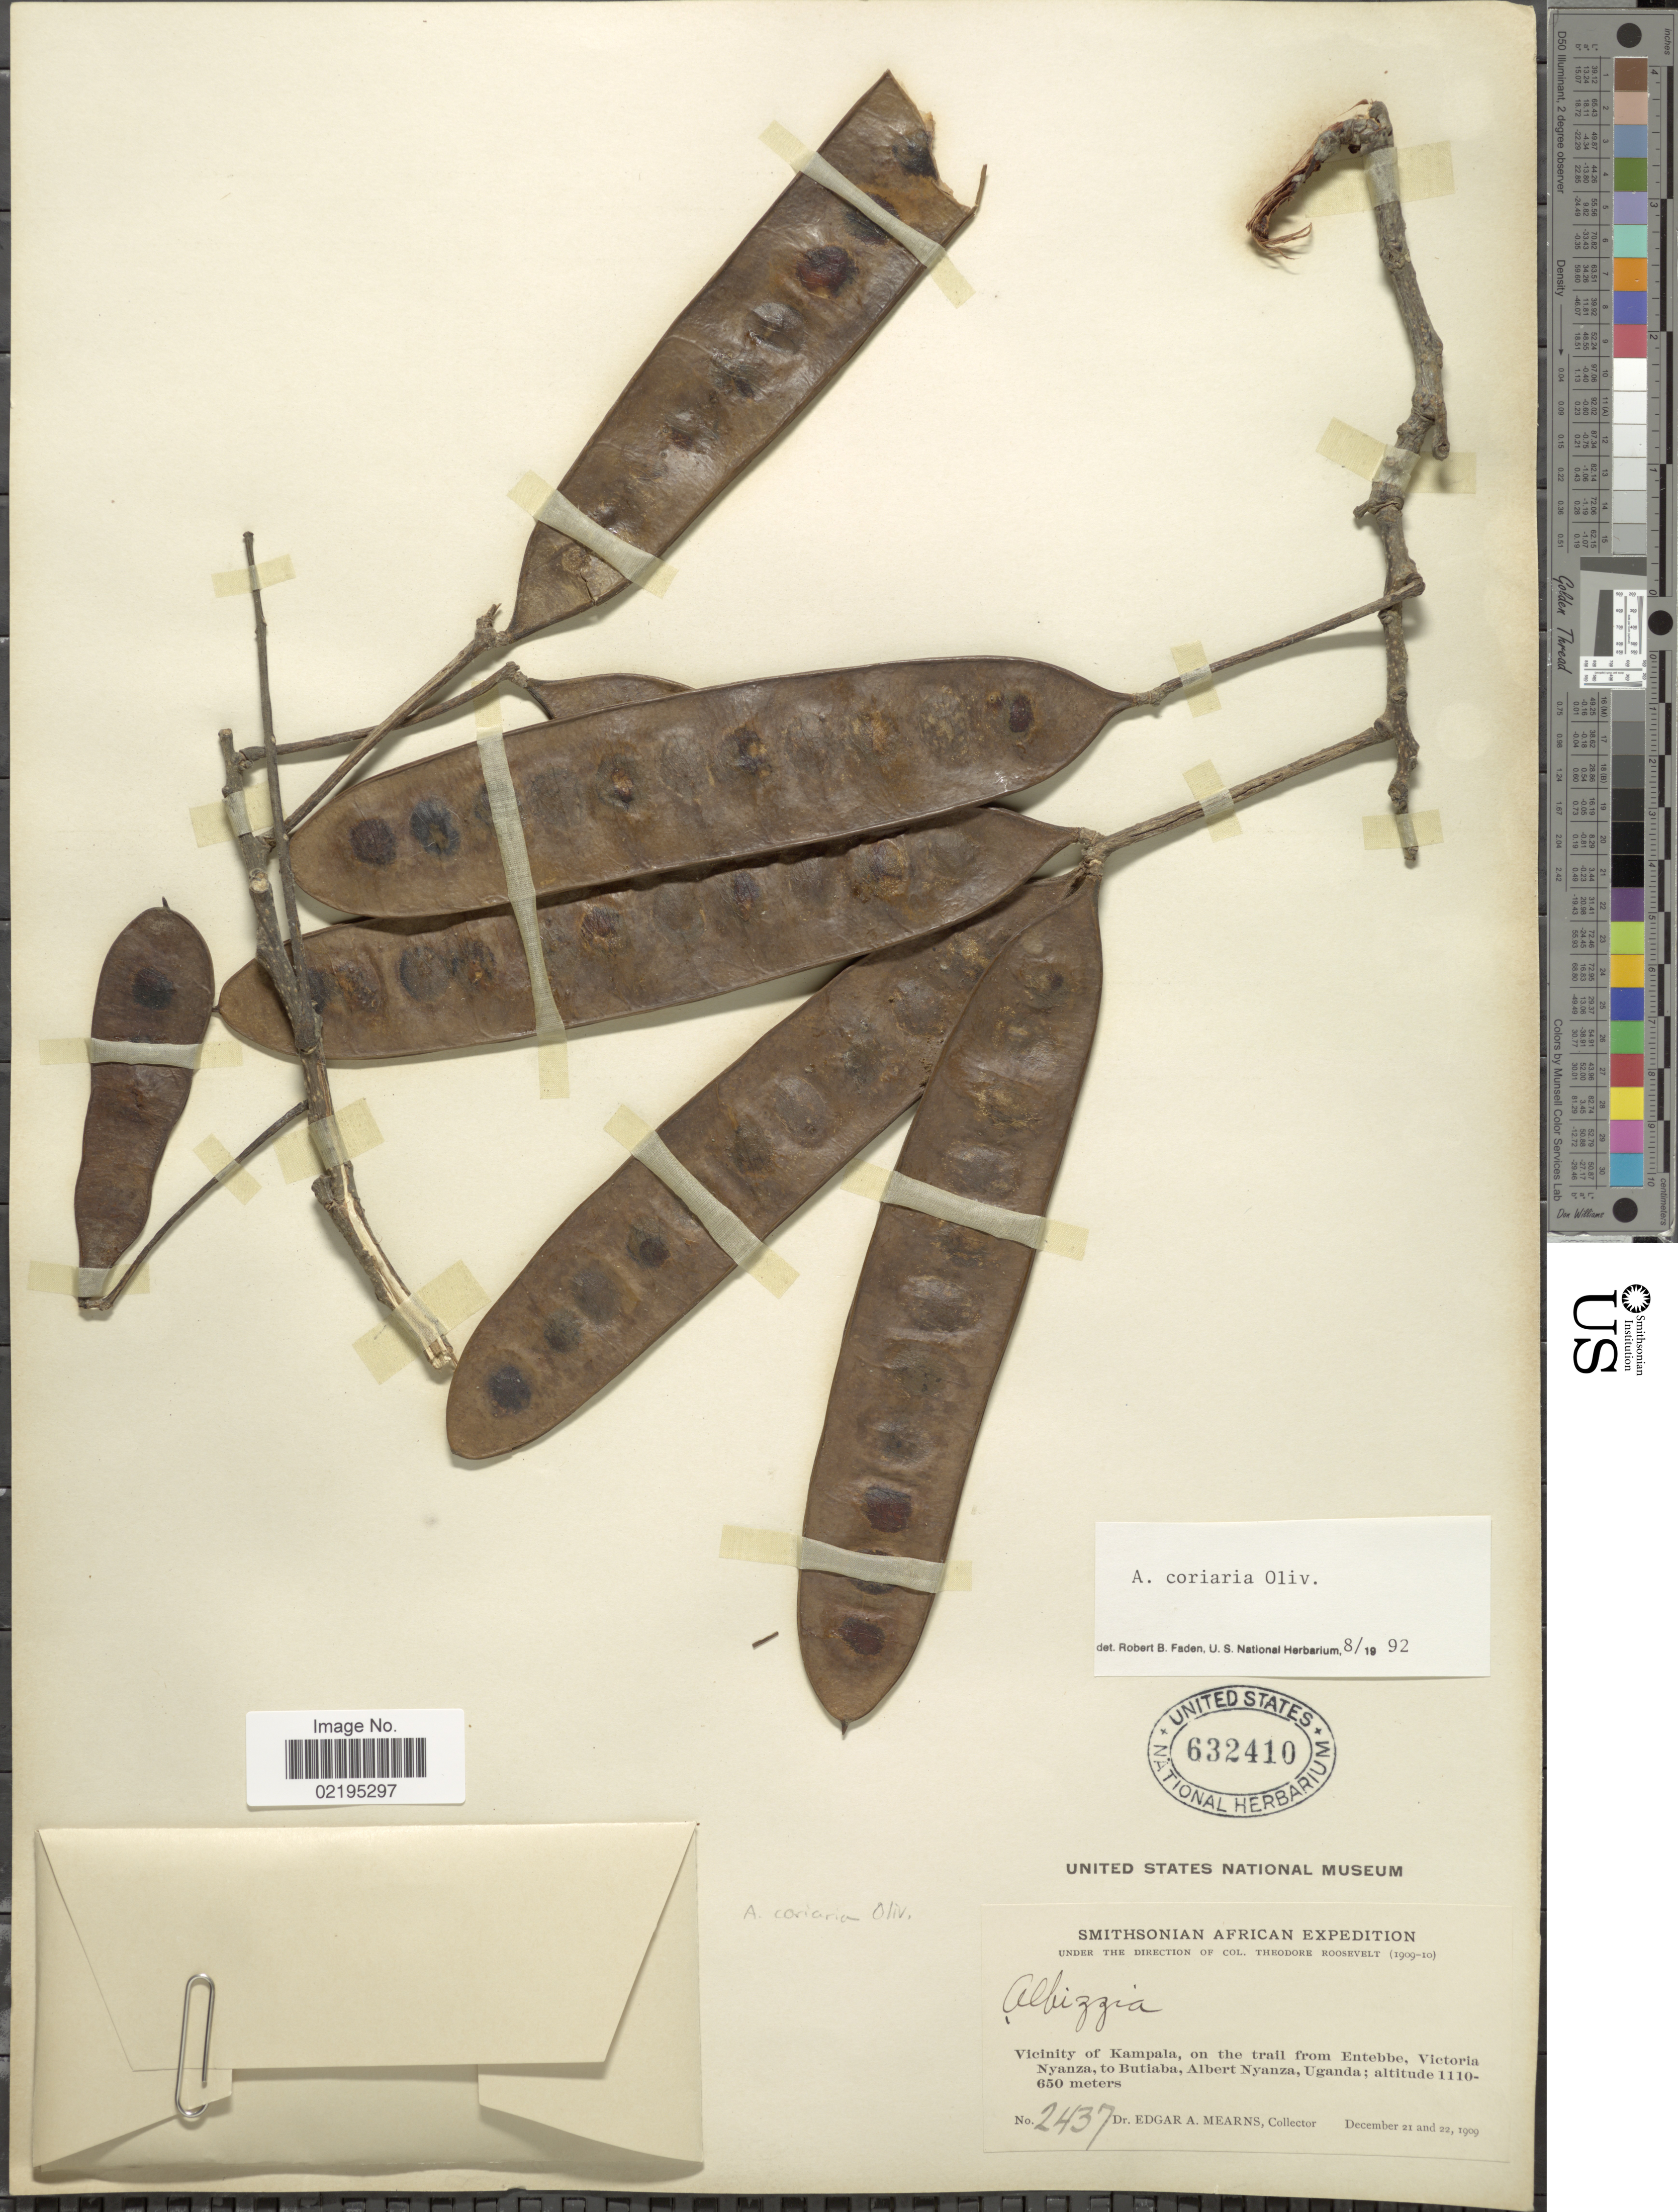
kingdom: Plantae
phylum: Tracheophyta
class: Magnoliopsida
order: Fabales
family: Fabaceae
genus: Albizia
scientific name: Albizia coriaria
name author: Oliv. ex Welw.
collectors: E. A. Mearns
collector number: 2437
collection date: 1909-12-21/1909-12-22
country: Kenya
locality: Vicinity of Kampala, on the trail from Entebbe, Victoria Nyanza, to Butiaba, Albert Nyanza, Uganda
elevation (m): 650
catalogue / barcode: US 632410